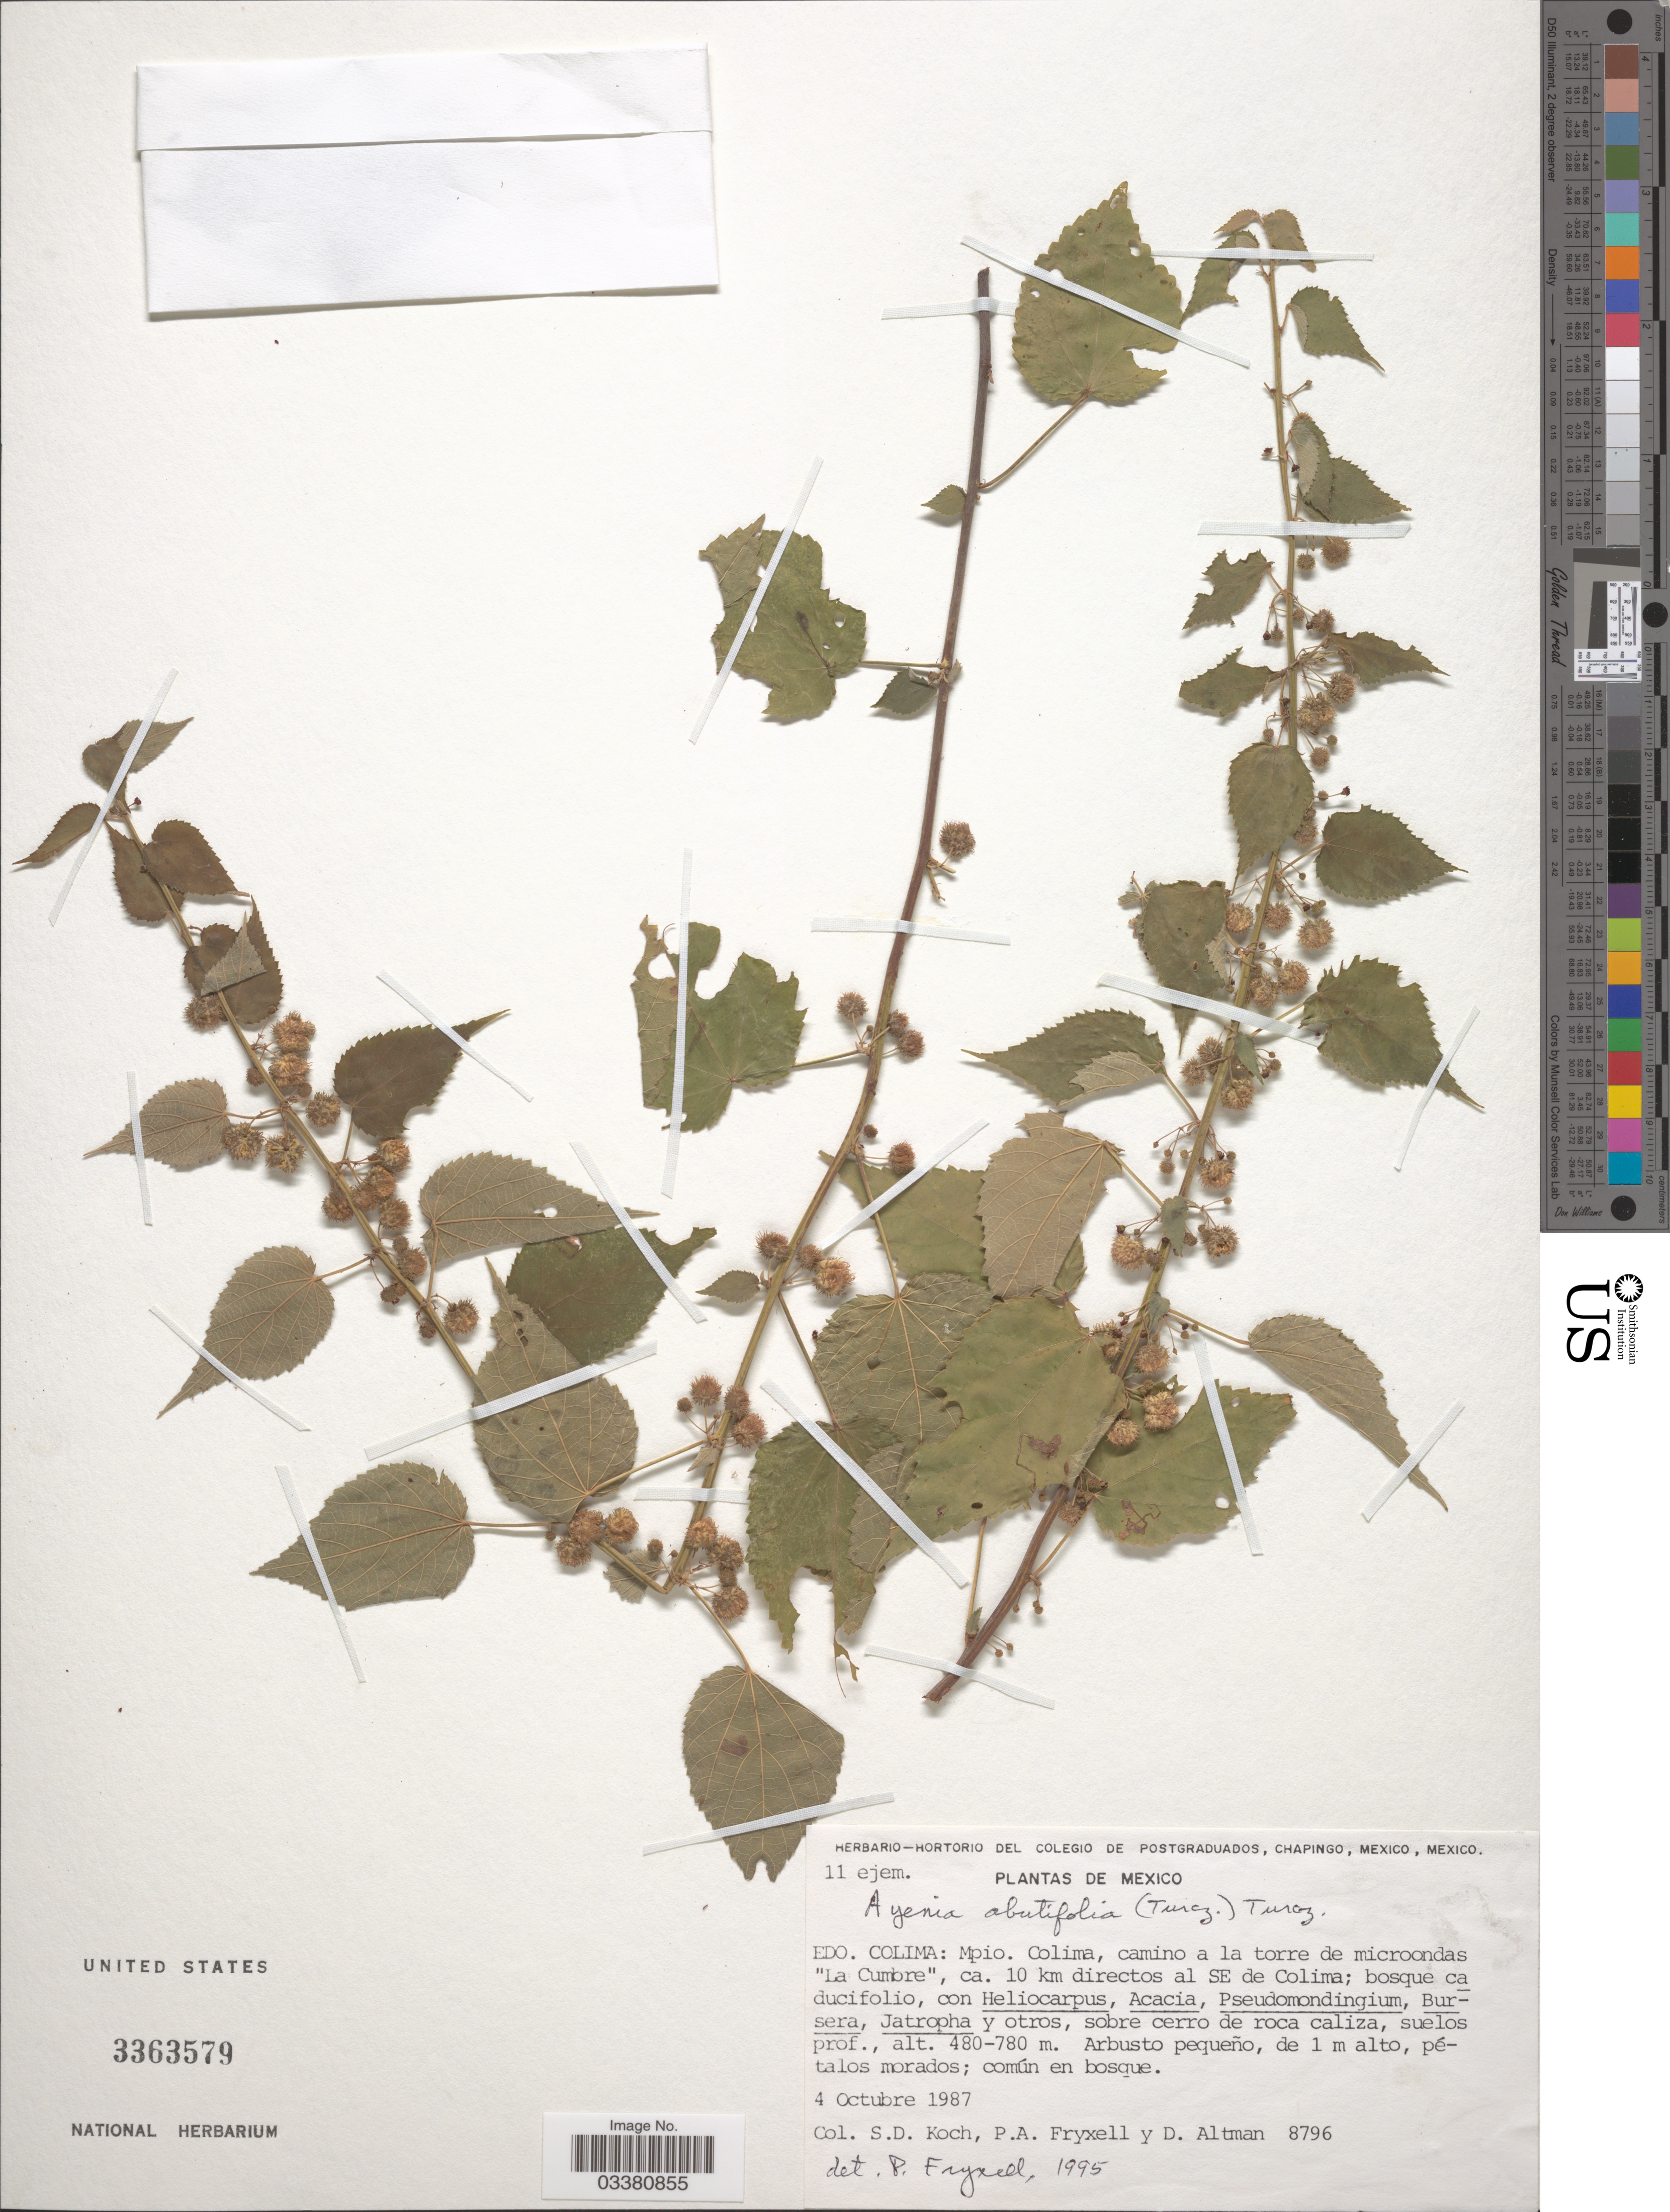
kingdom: Plantae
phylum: Tracheophyta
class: Magnoliopsida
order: Malvales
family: Malvaceae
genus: Ayenia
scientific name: Ayenia abutilifolia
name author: (Turcz.) Turcz.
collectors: S. Koch, P. A. Fryxell & D. Altman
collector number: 8796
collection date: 1987-10-04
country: Mexico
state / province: Colima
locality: Mpio. Colima, camino a la torre de microondas "La Cumbre", ca. 10 km directos al SE de Colima.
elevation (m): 480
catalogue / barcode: US 3363579